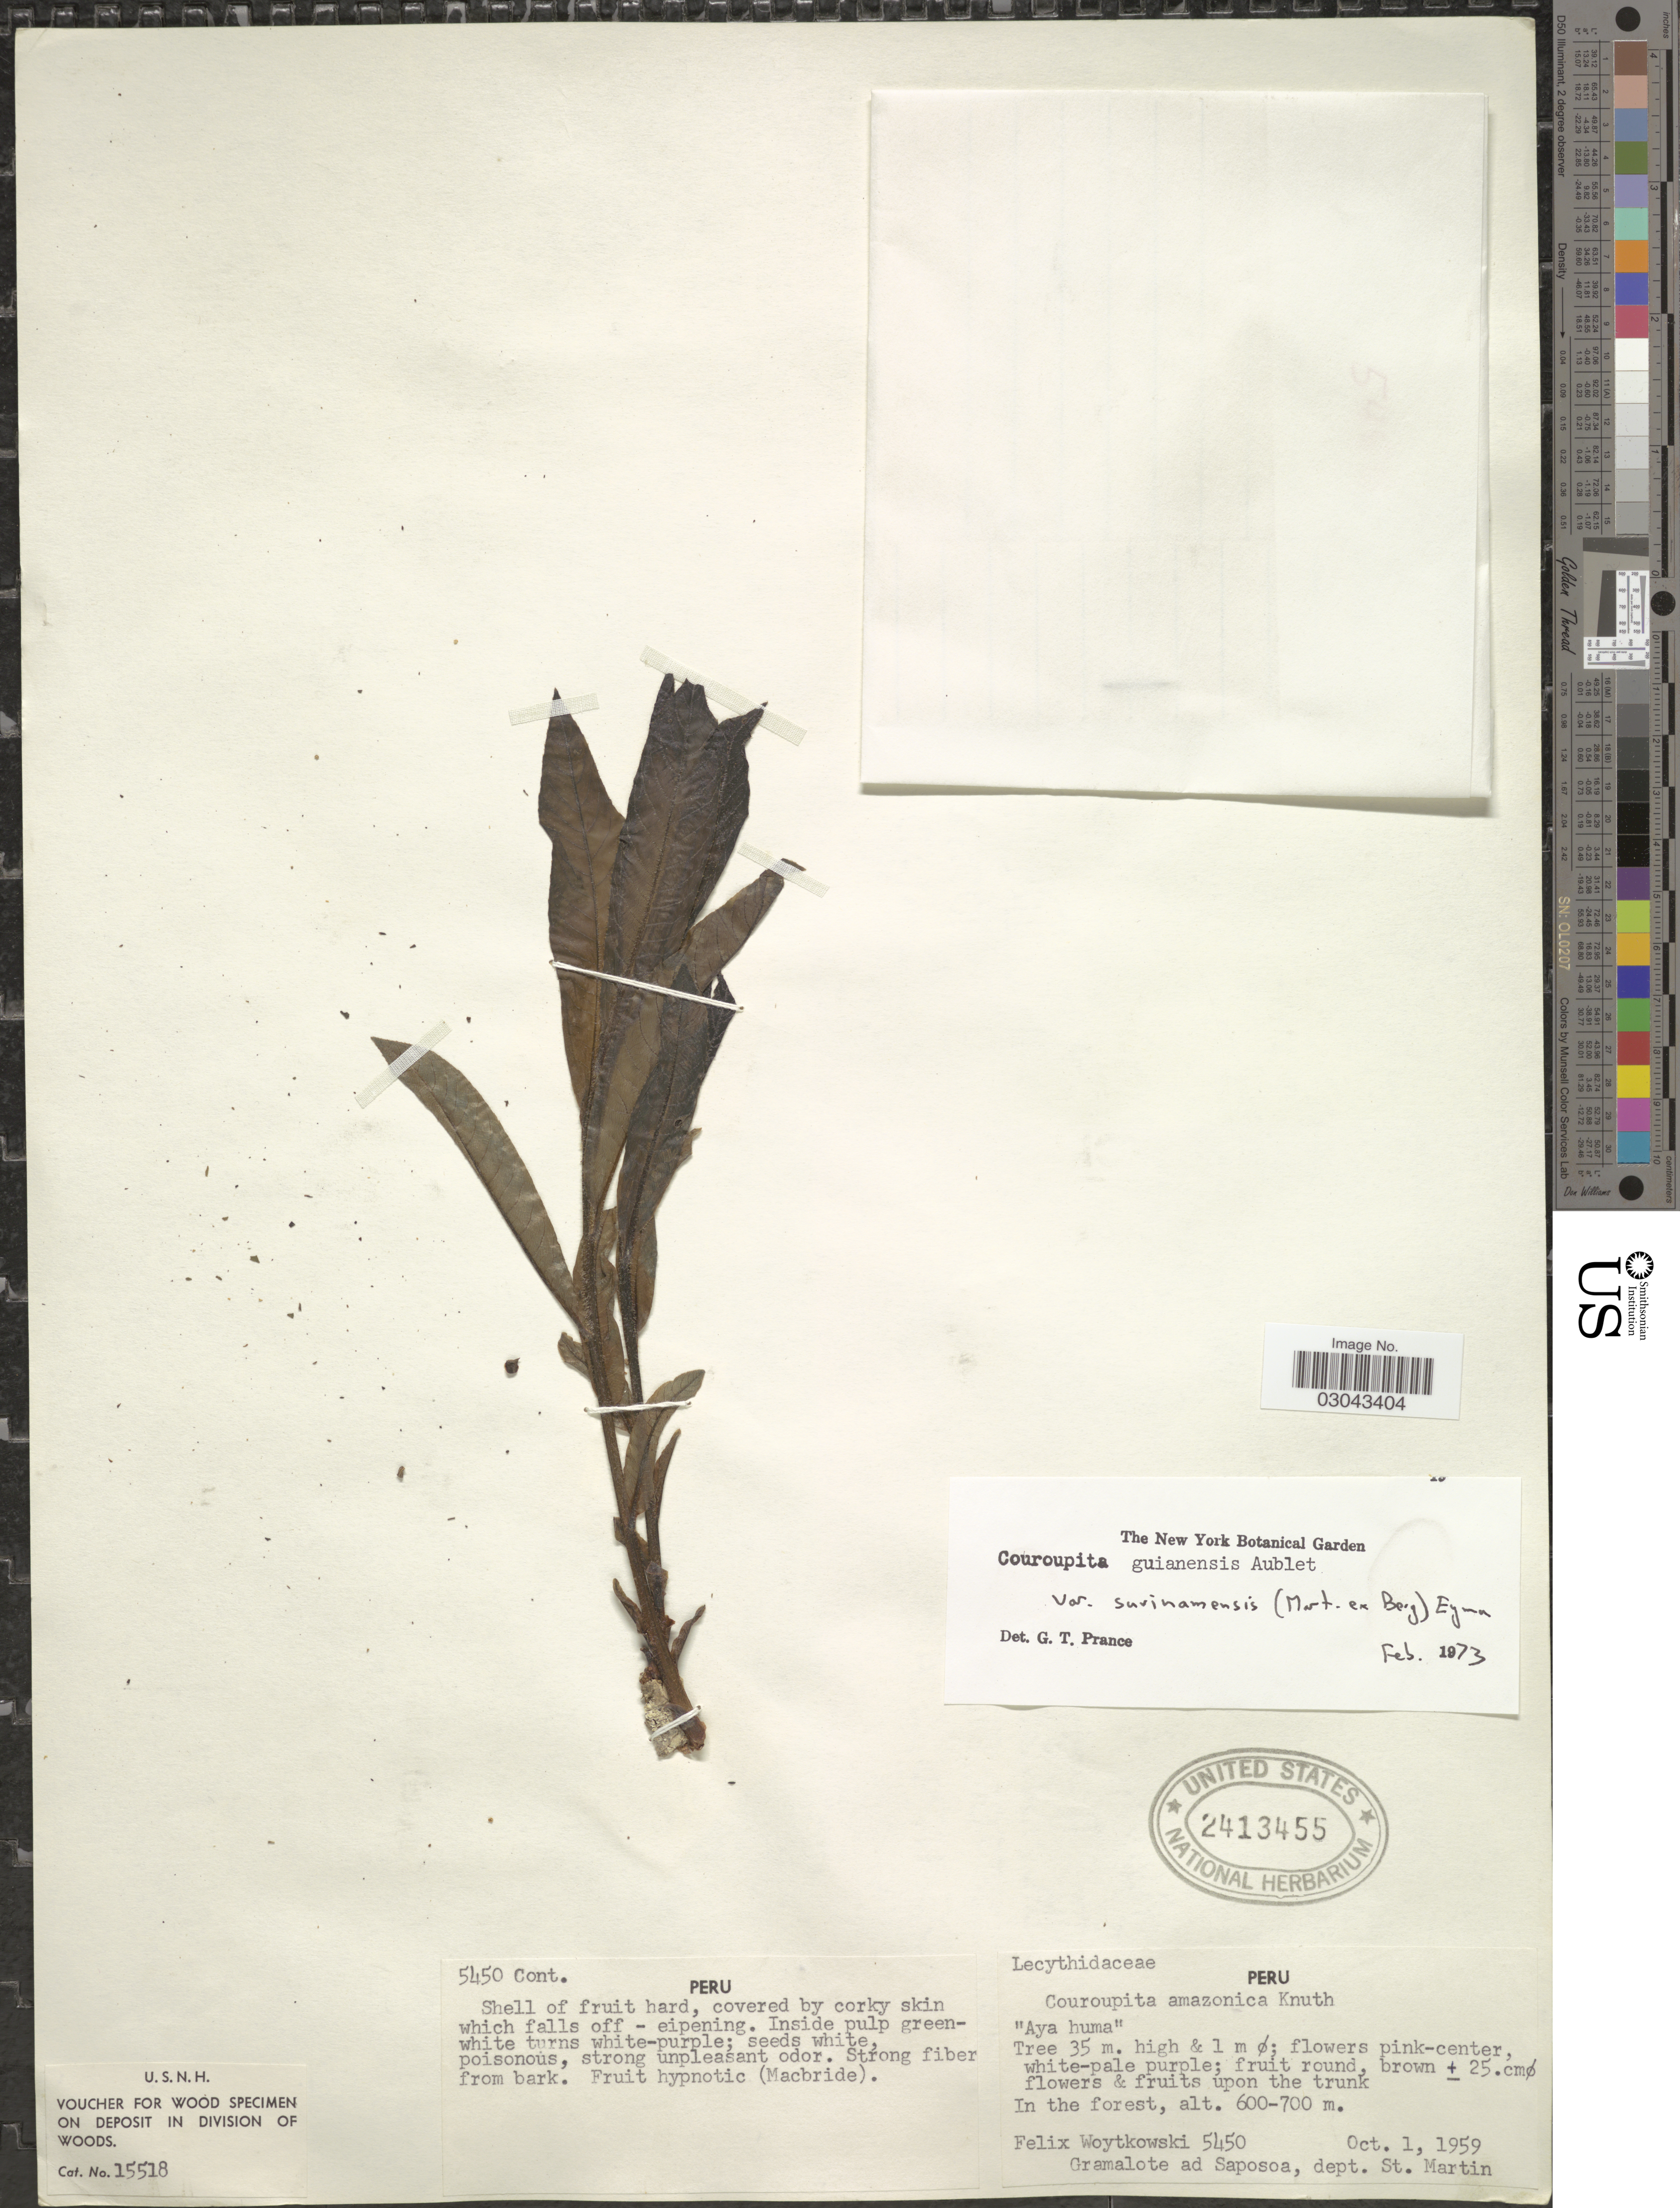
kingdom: Plantae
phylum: Tracheophyta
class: Magnoliopsida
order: Ericales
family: Lecythidaceae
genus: Couroupita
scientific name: Couroupita guianensis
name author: Aubl.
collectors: F. Woytkowski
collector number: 5450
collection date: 1959-10-01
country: Peru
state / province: San Martín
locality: Gramalote ad Saposoa, dept. St. Martin.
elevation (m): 600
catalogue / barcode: US 2413455